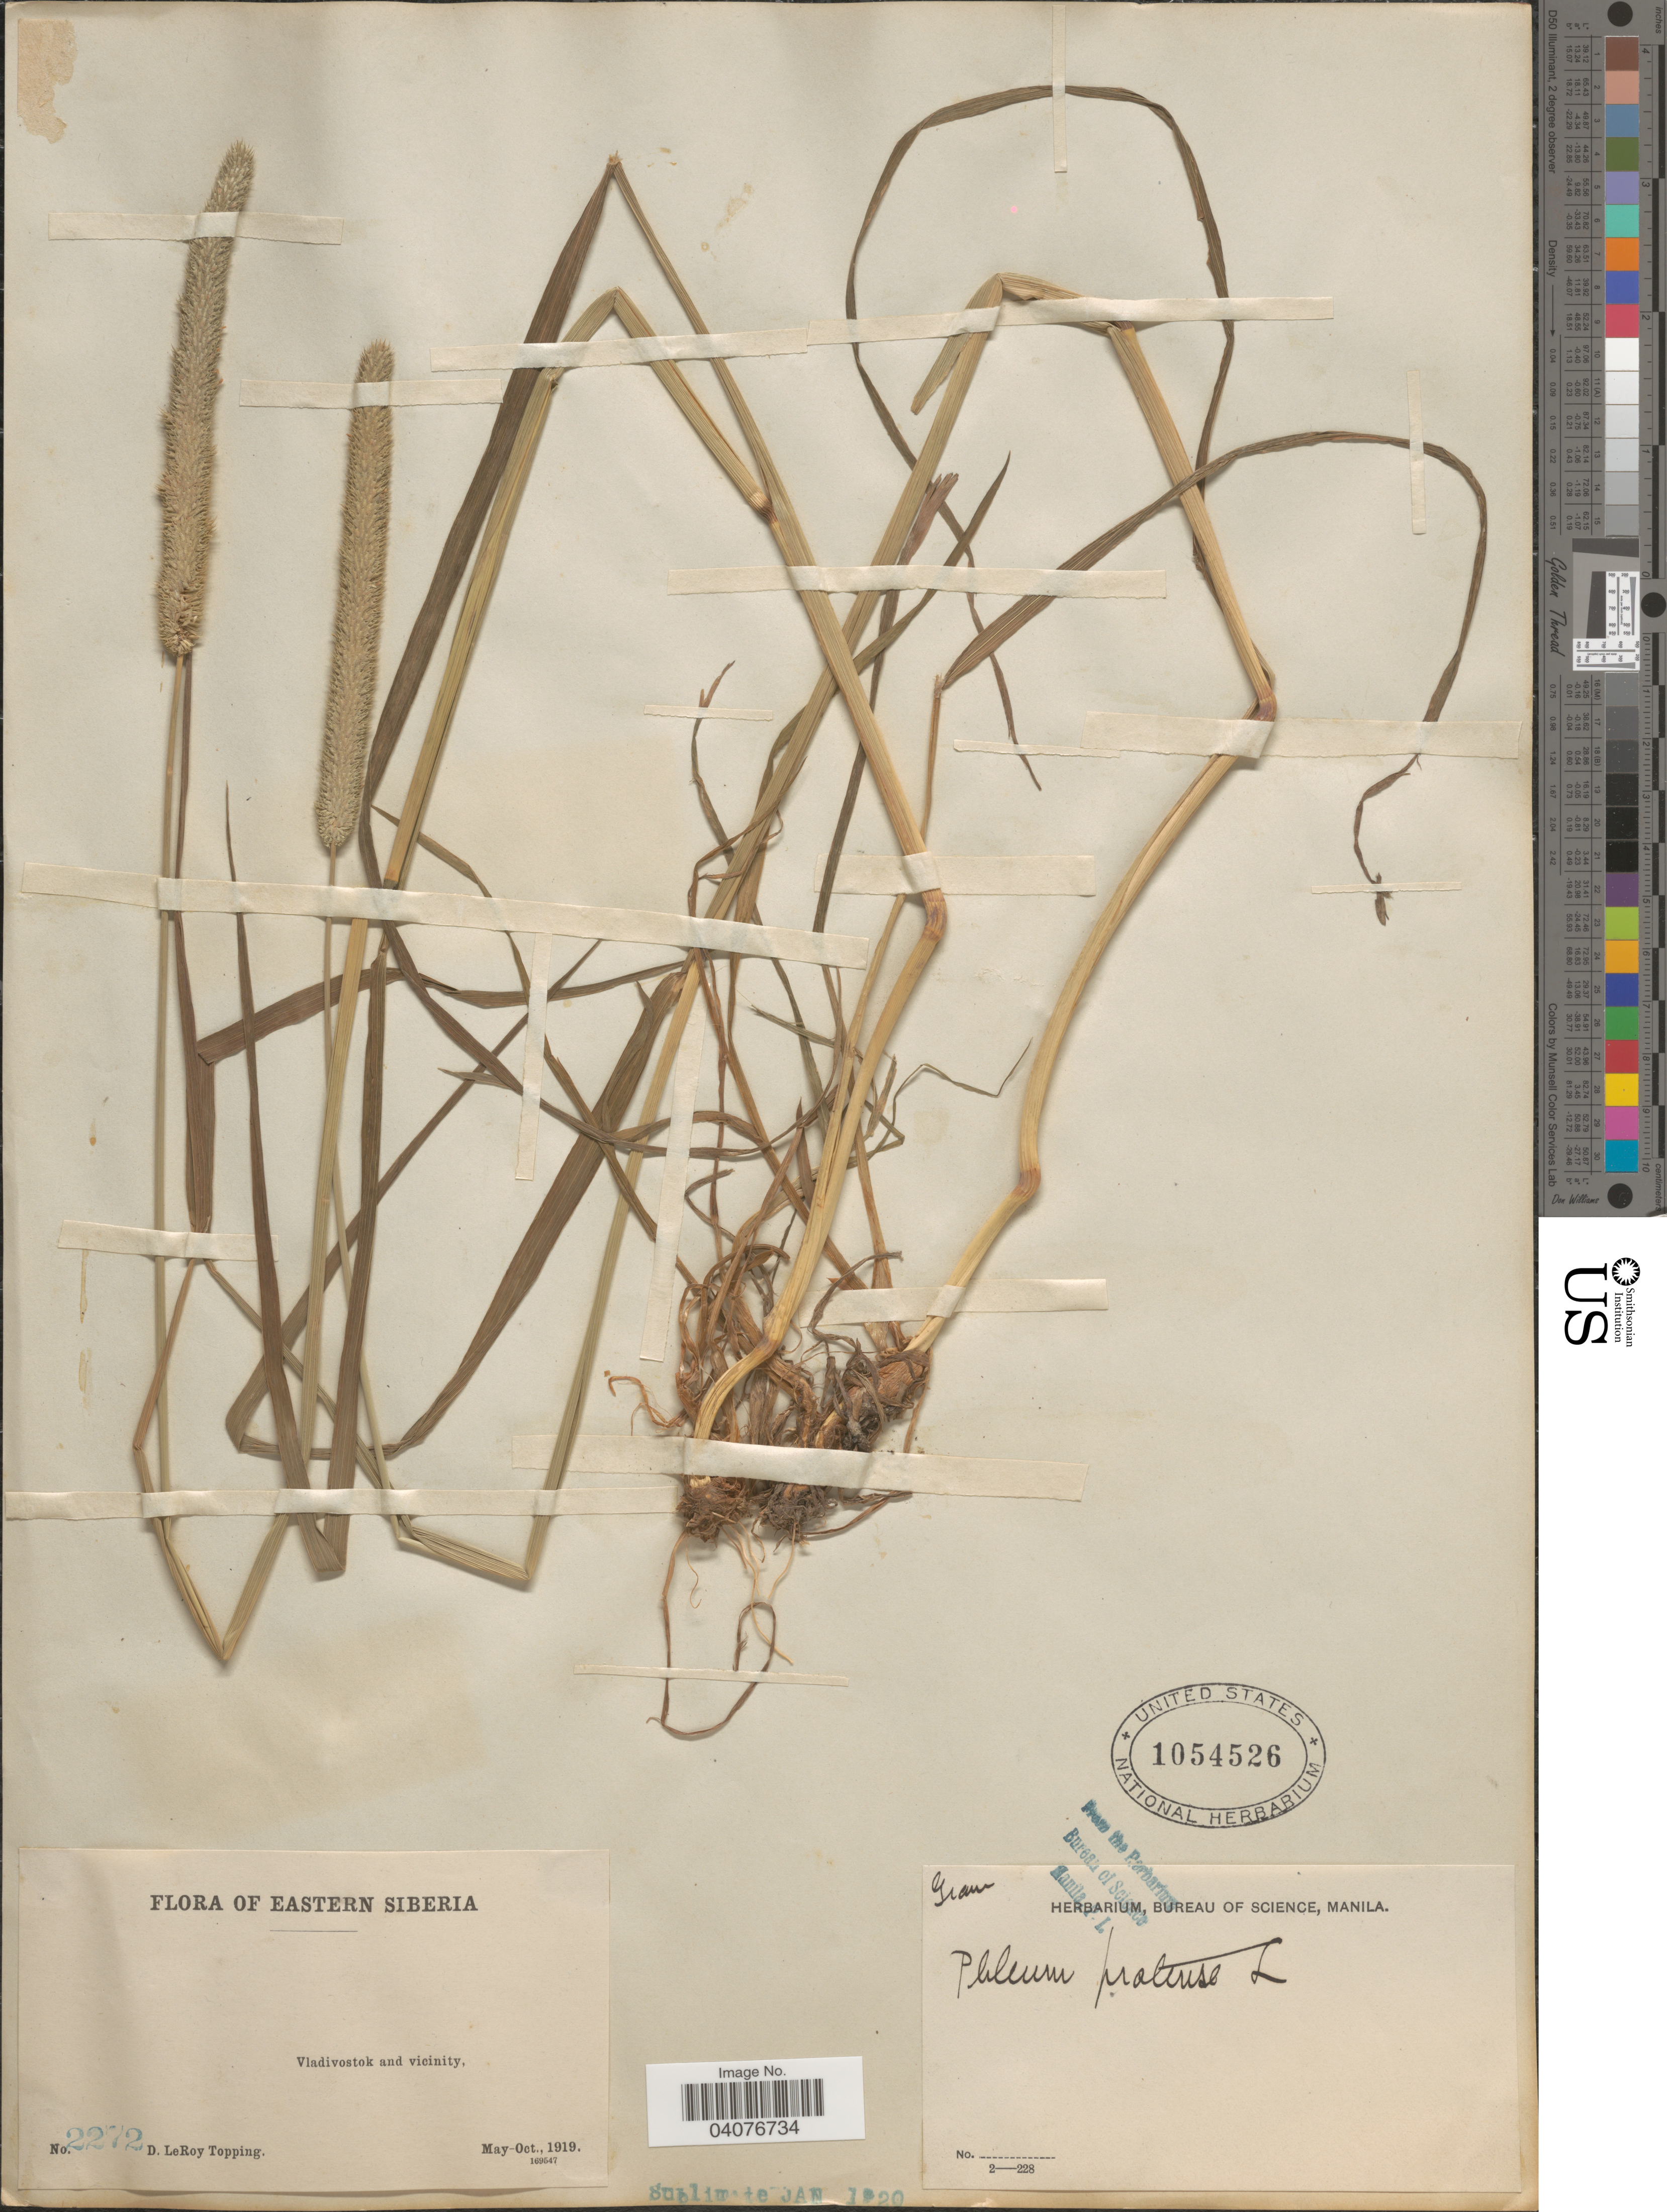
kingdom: Plantae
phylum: Tracheophyta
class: Liliopsida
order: Poales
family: Poaceae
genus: Phleum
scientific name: Phleum pratense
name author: L.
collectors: D. L. Topping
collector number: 2272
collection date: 1919-05/1919-10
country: Russian Federation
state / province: Primorsky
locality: Eastern Siberia. Vladivostok and vicinity.